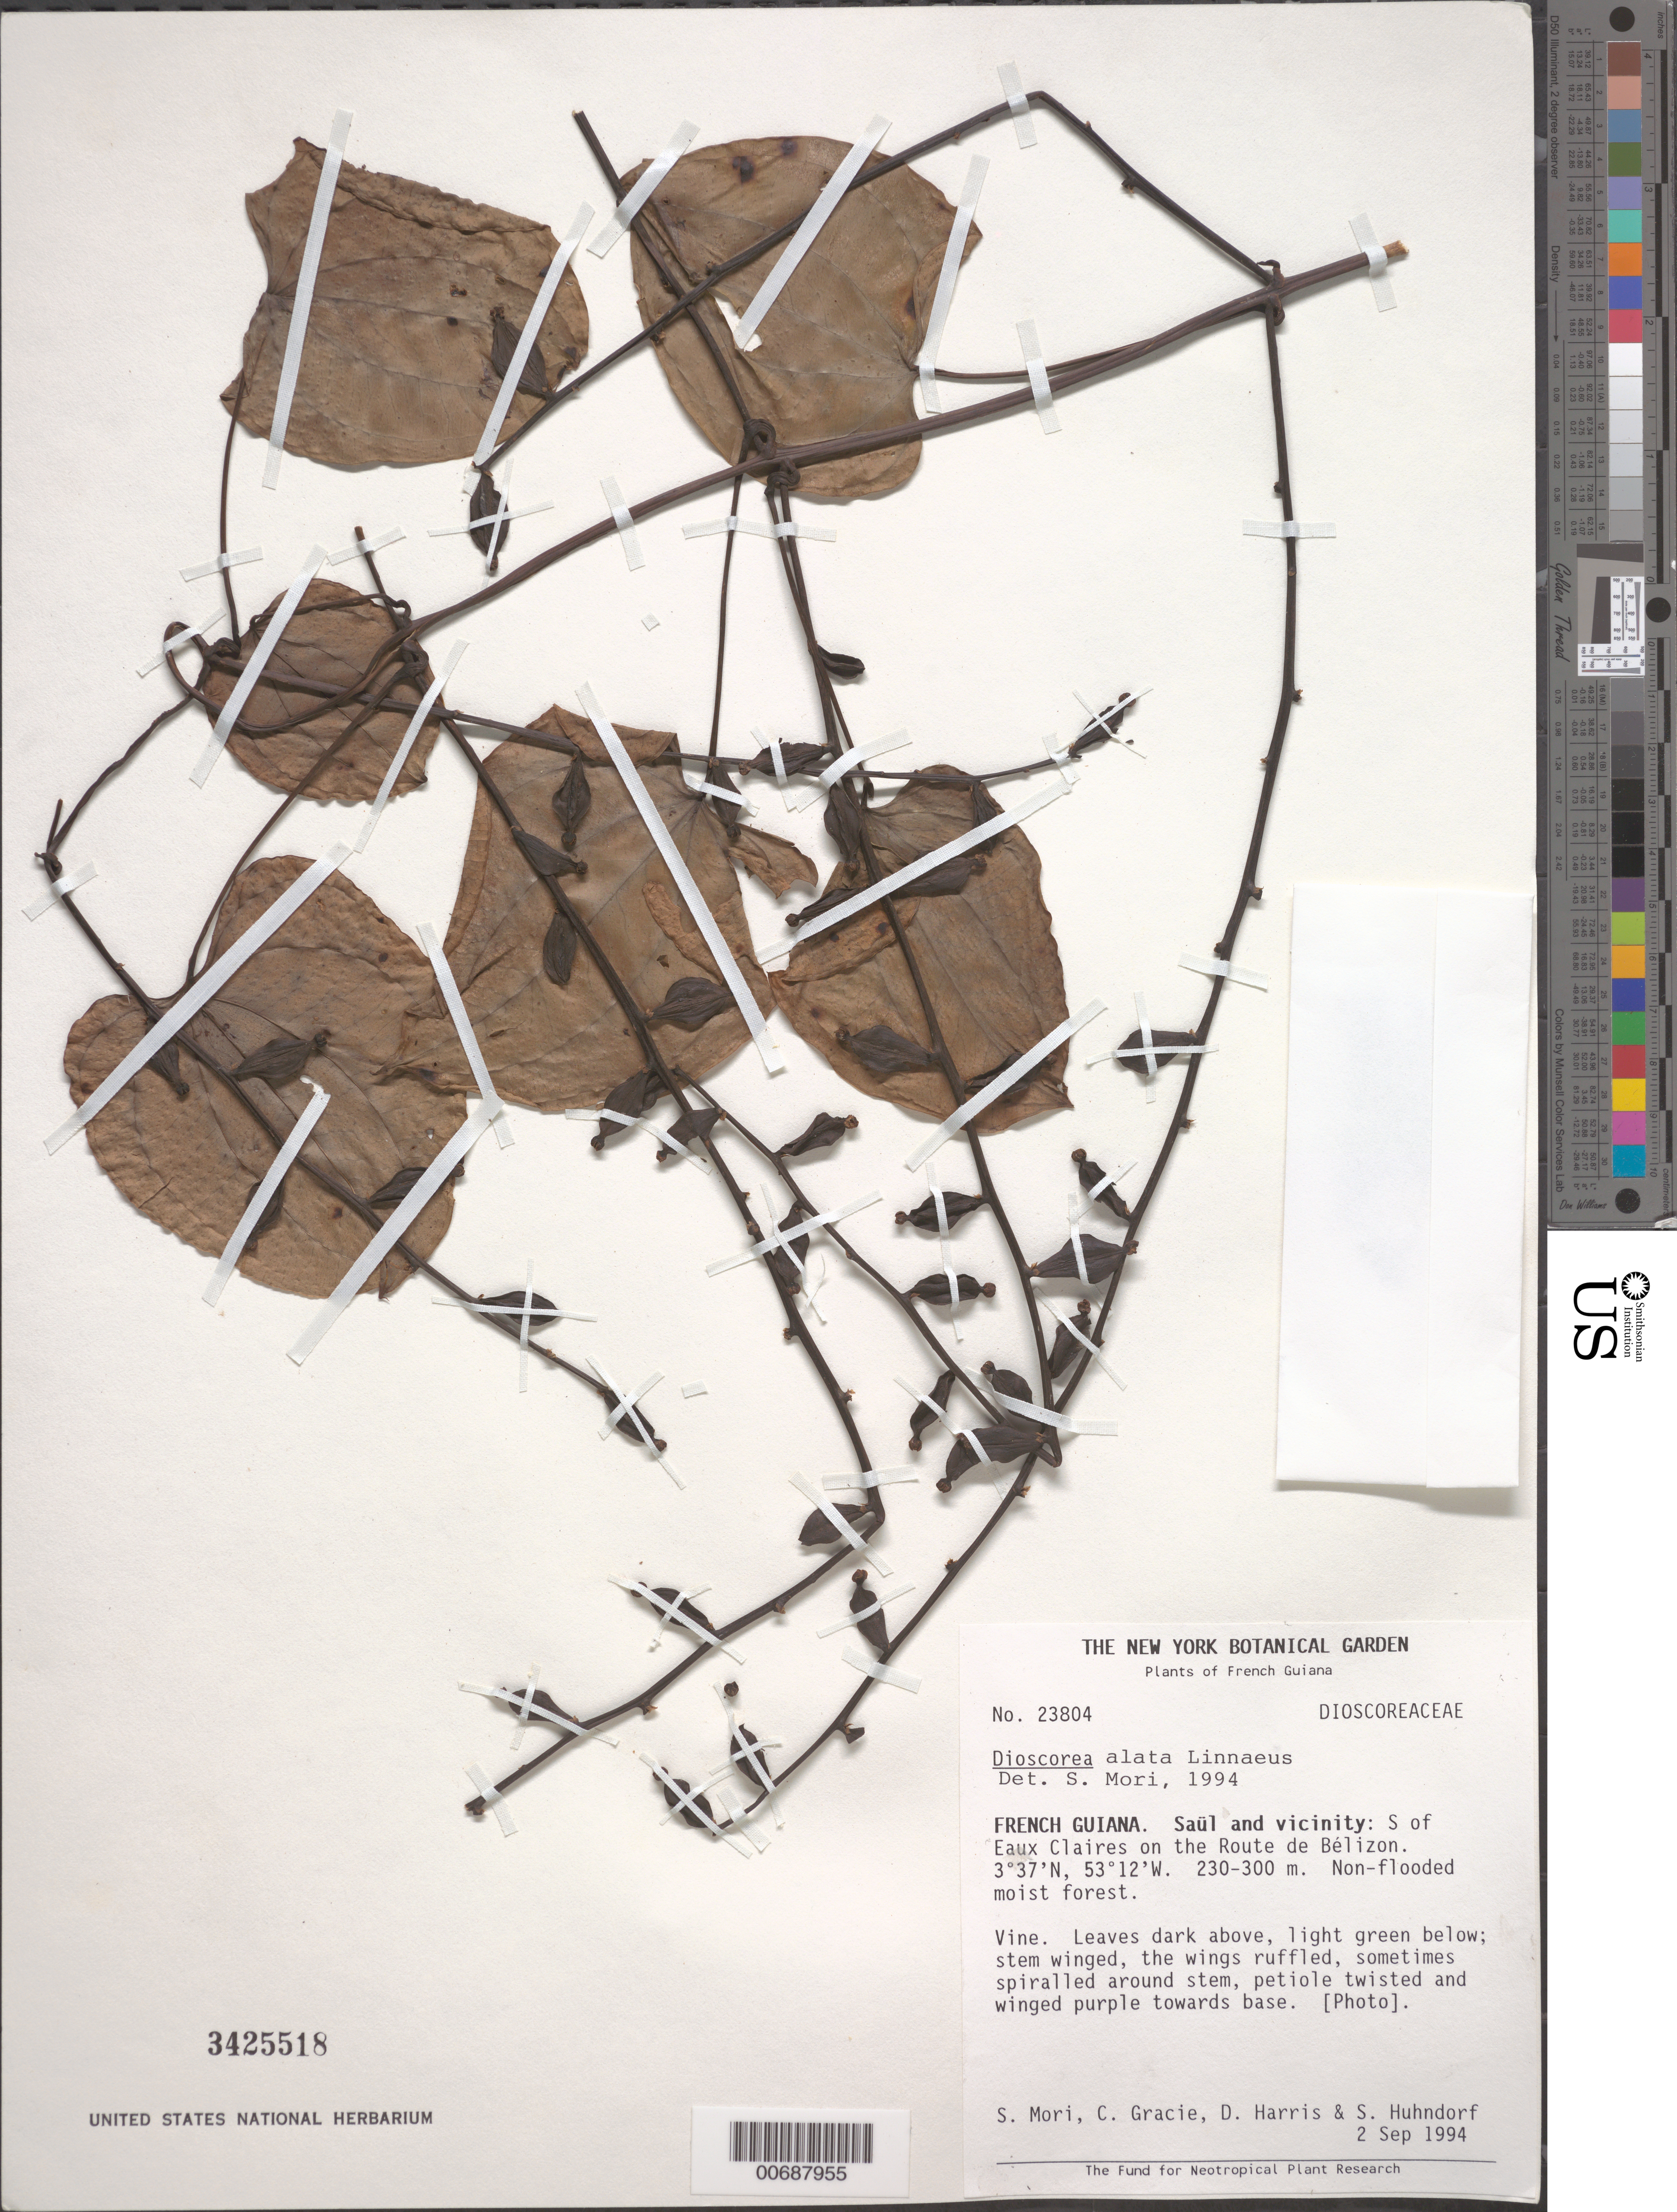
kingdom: Plantae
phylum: Tracheophyta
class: Liliopsida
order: Dioscoreales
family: Dioscoreaceae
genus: Dioscorea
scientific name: Dioscorea alata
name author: L.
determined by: Mori, Scott A.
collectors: S. Mori, C. A. Gracie, D. Harris & S. Huhndorf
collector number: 23804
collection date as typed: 2-Sep-94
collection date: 1994-09-02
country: French Guiana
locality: Saül and vic., S of Eaux Claires on Route de Bélizon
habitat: Non-flooded moist forest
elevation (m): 230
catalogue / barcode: US 3425518